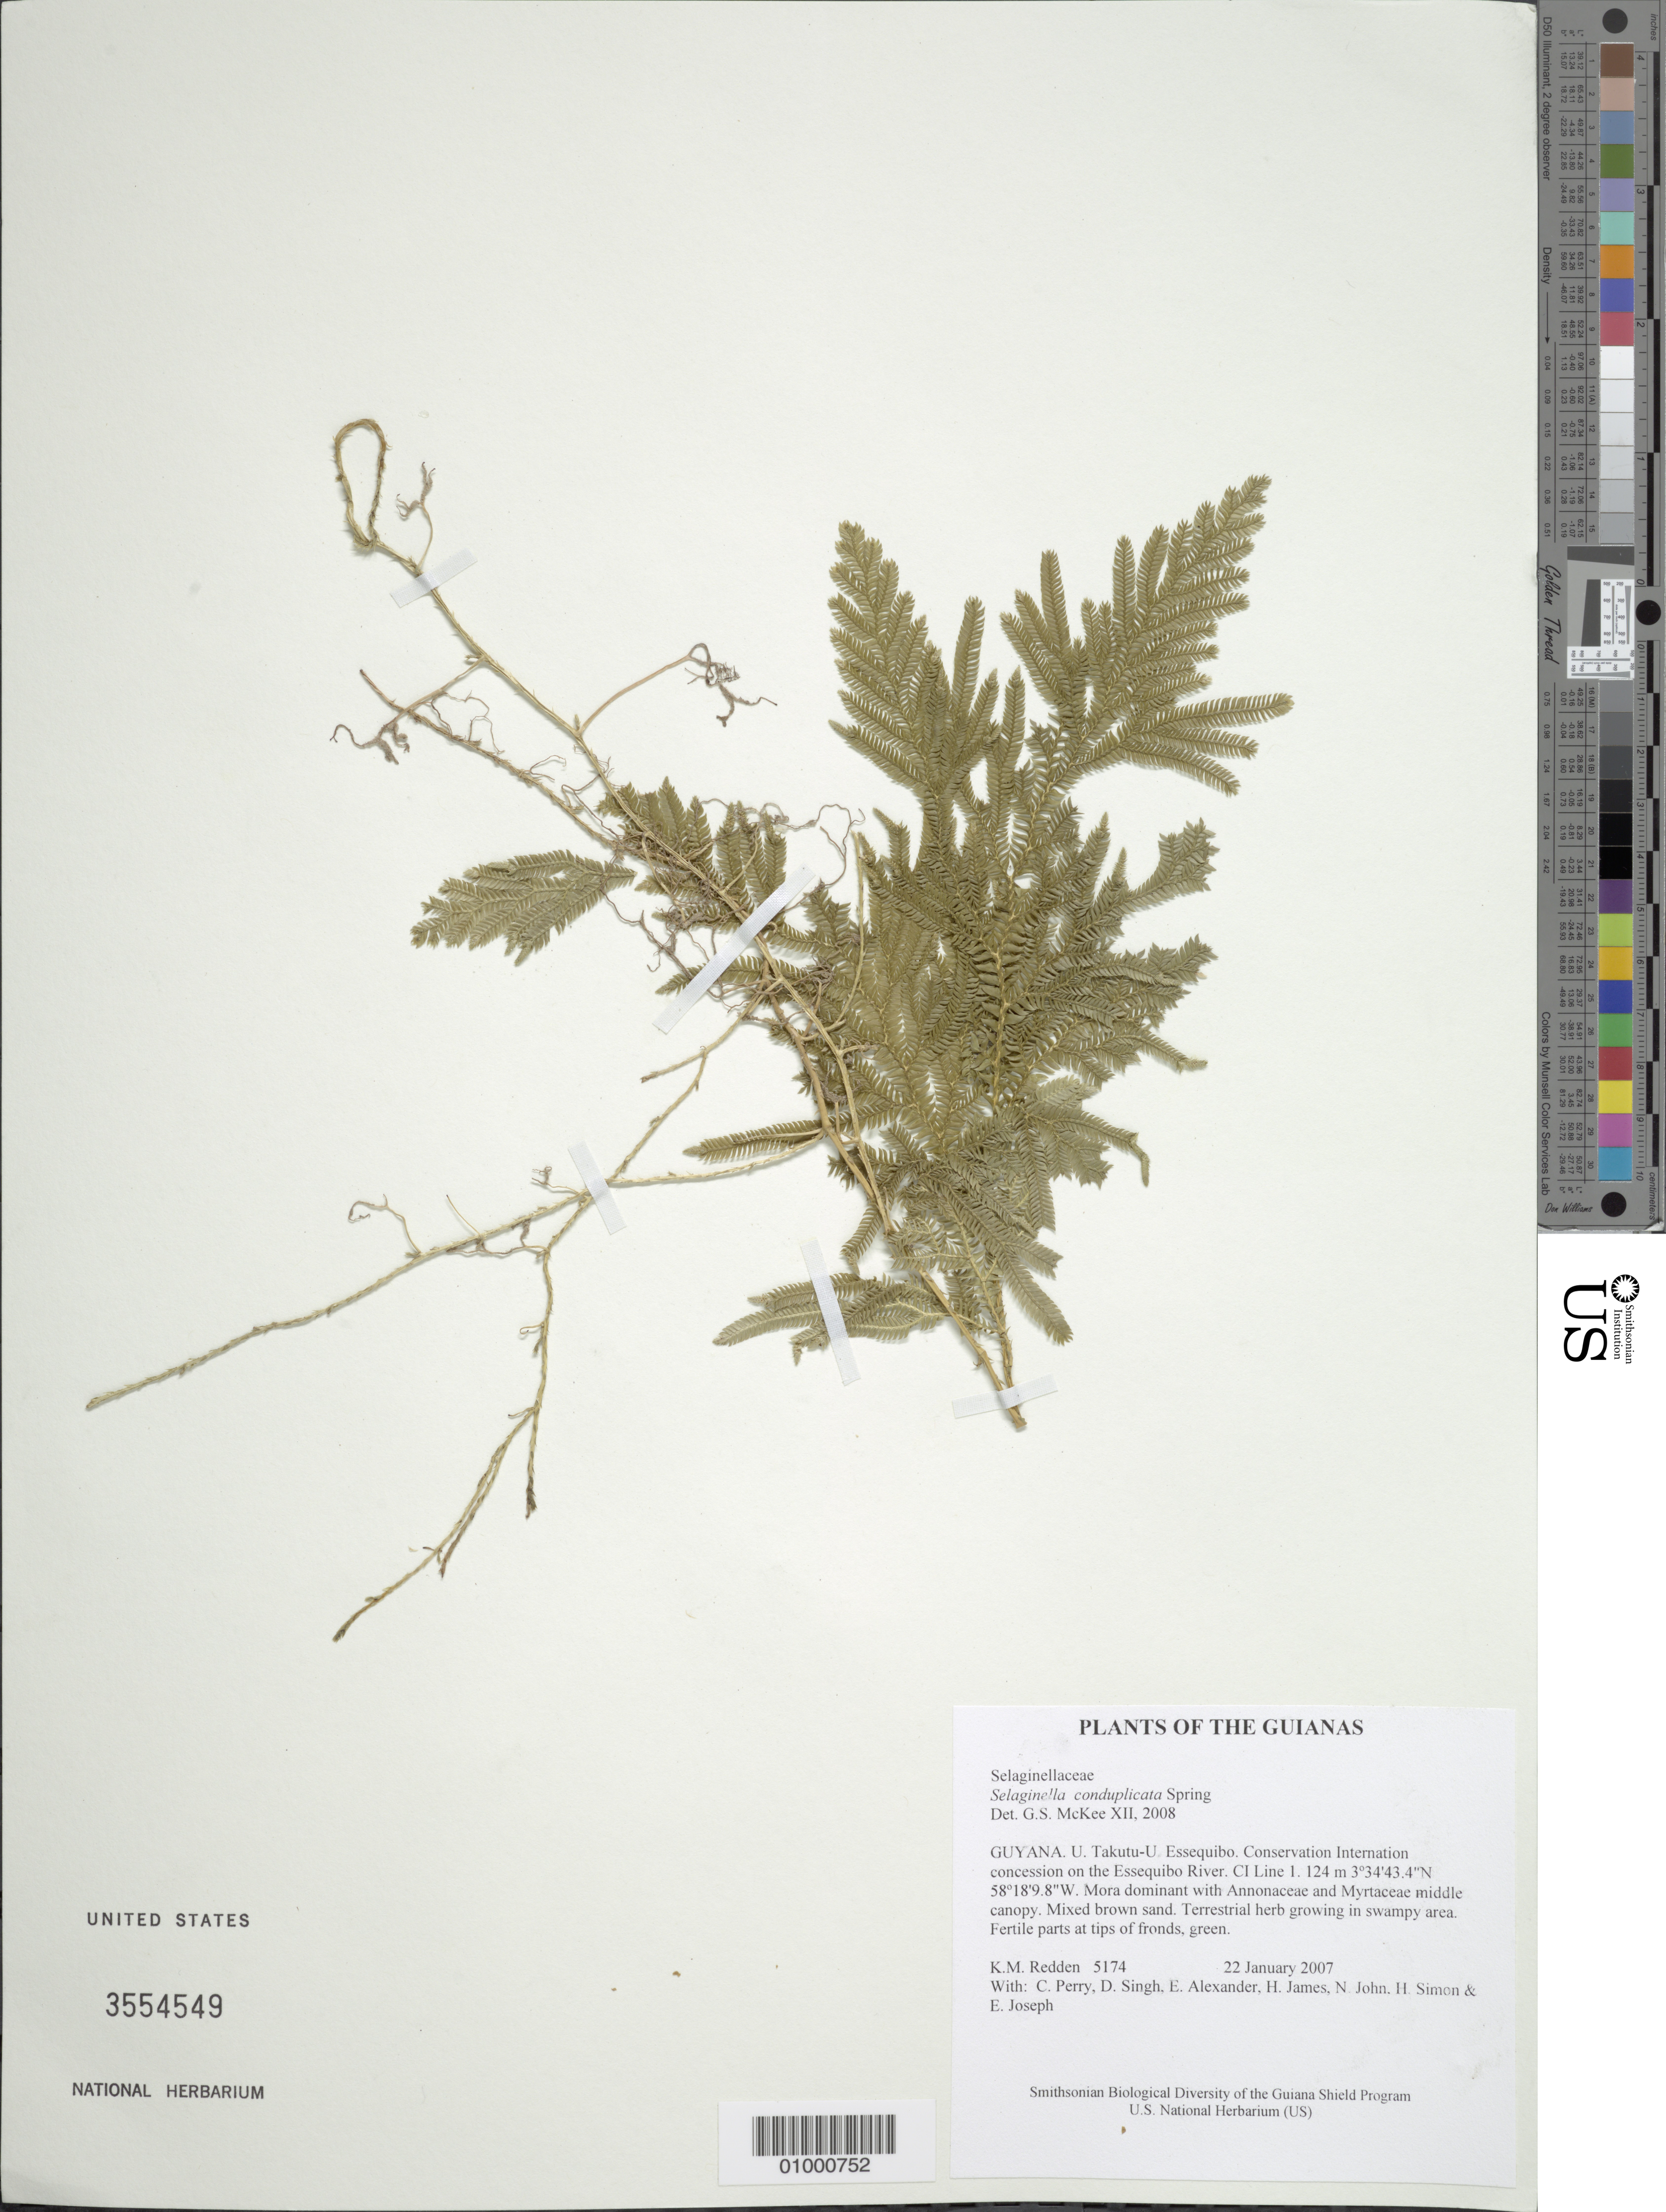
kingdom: Plantae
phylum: Tracheophyta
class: Lycopodiopsida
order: Selaginellales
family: Selaginellaceae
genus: Selaginella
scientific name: Selaginella conduplicata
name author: Spring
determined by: McKee, G. S., (US), NMNH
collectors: K. M. Redden, C. Perry, D. Singh, E. Alexander, H. James, N. John, H. Simon & E. Joseph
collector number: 5174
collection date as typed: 22 January 2007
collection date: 2007-01-22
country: Guyana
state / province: U. Takutu-U. Essequibo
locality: Conservation International concession on the Essequibo River. CI Line 1.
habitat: Mora dominant with Annonaceae and Myrtaceae middle canopy. Mixed brown sand.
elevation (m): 124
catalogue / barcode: US 3554549